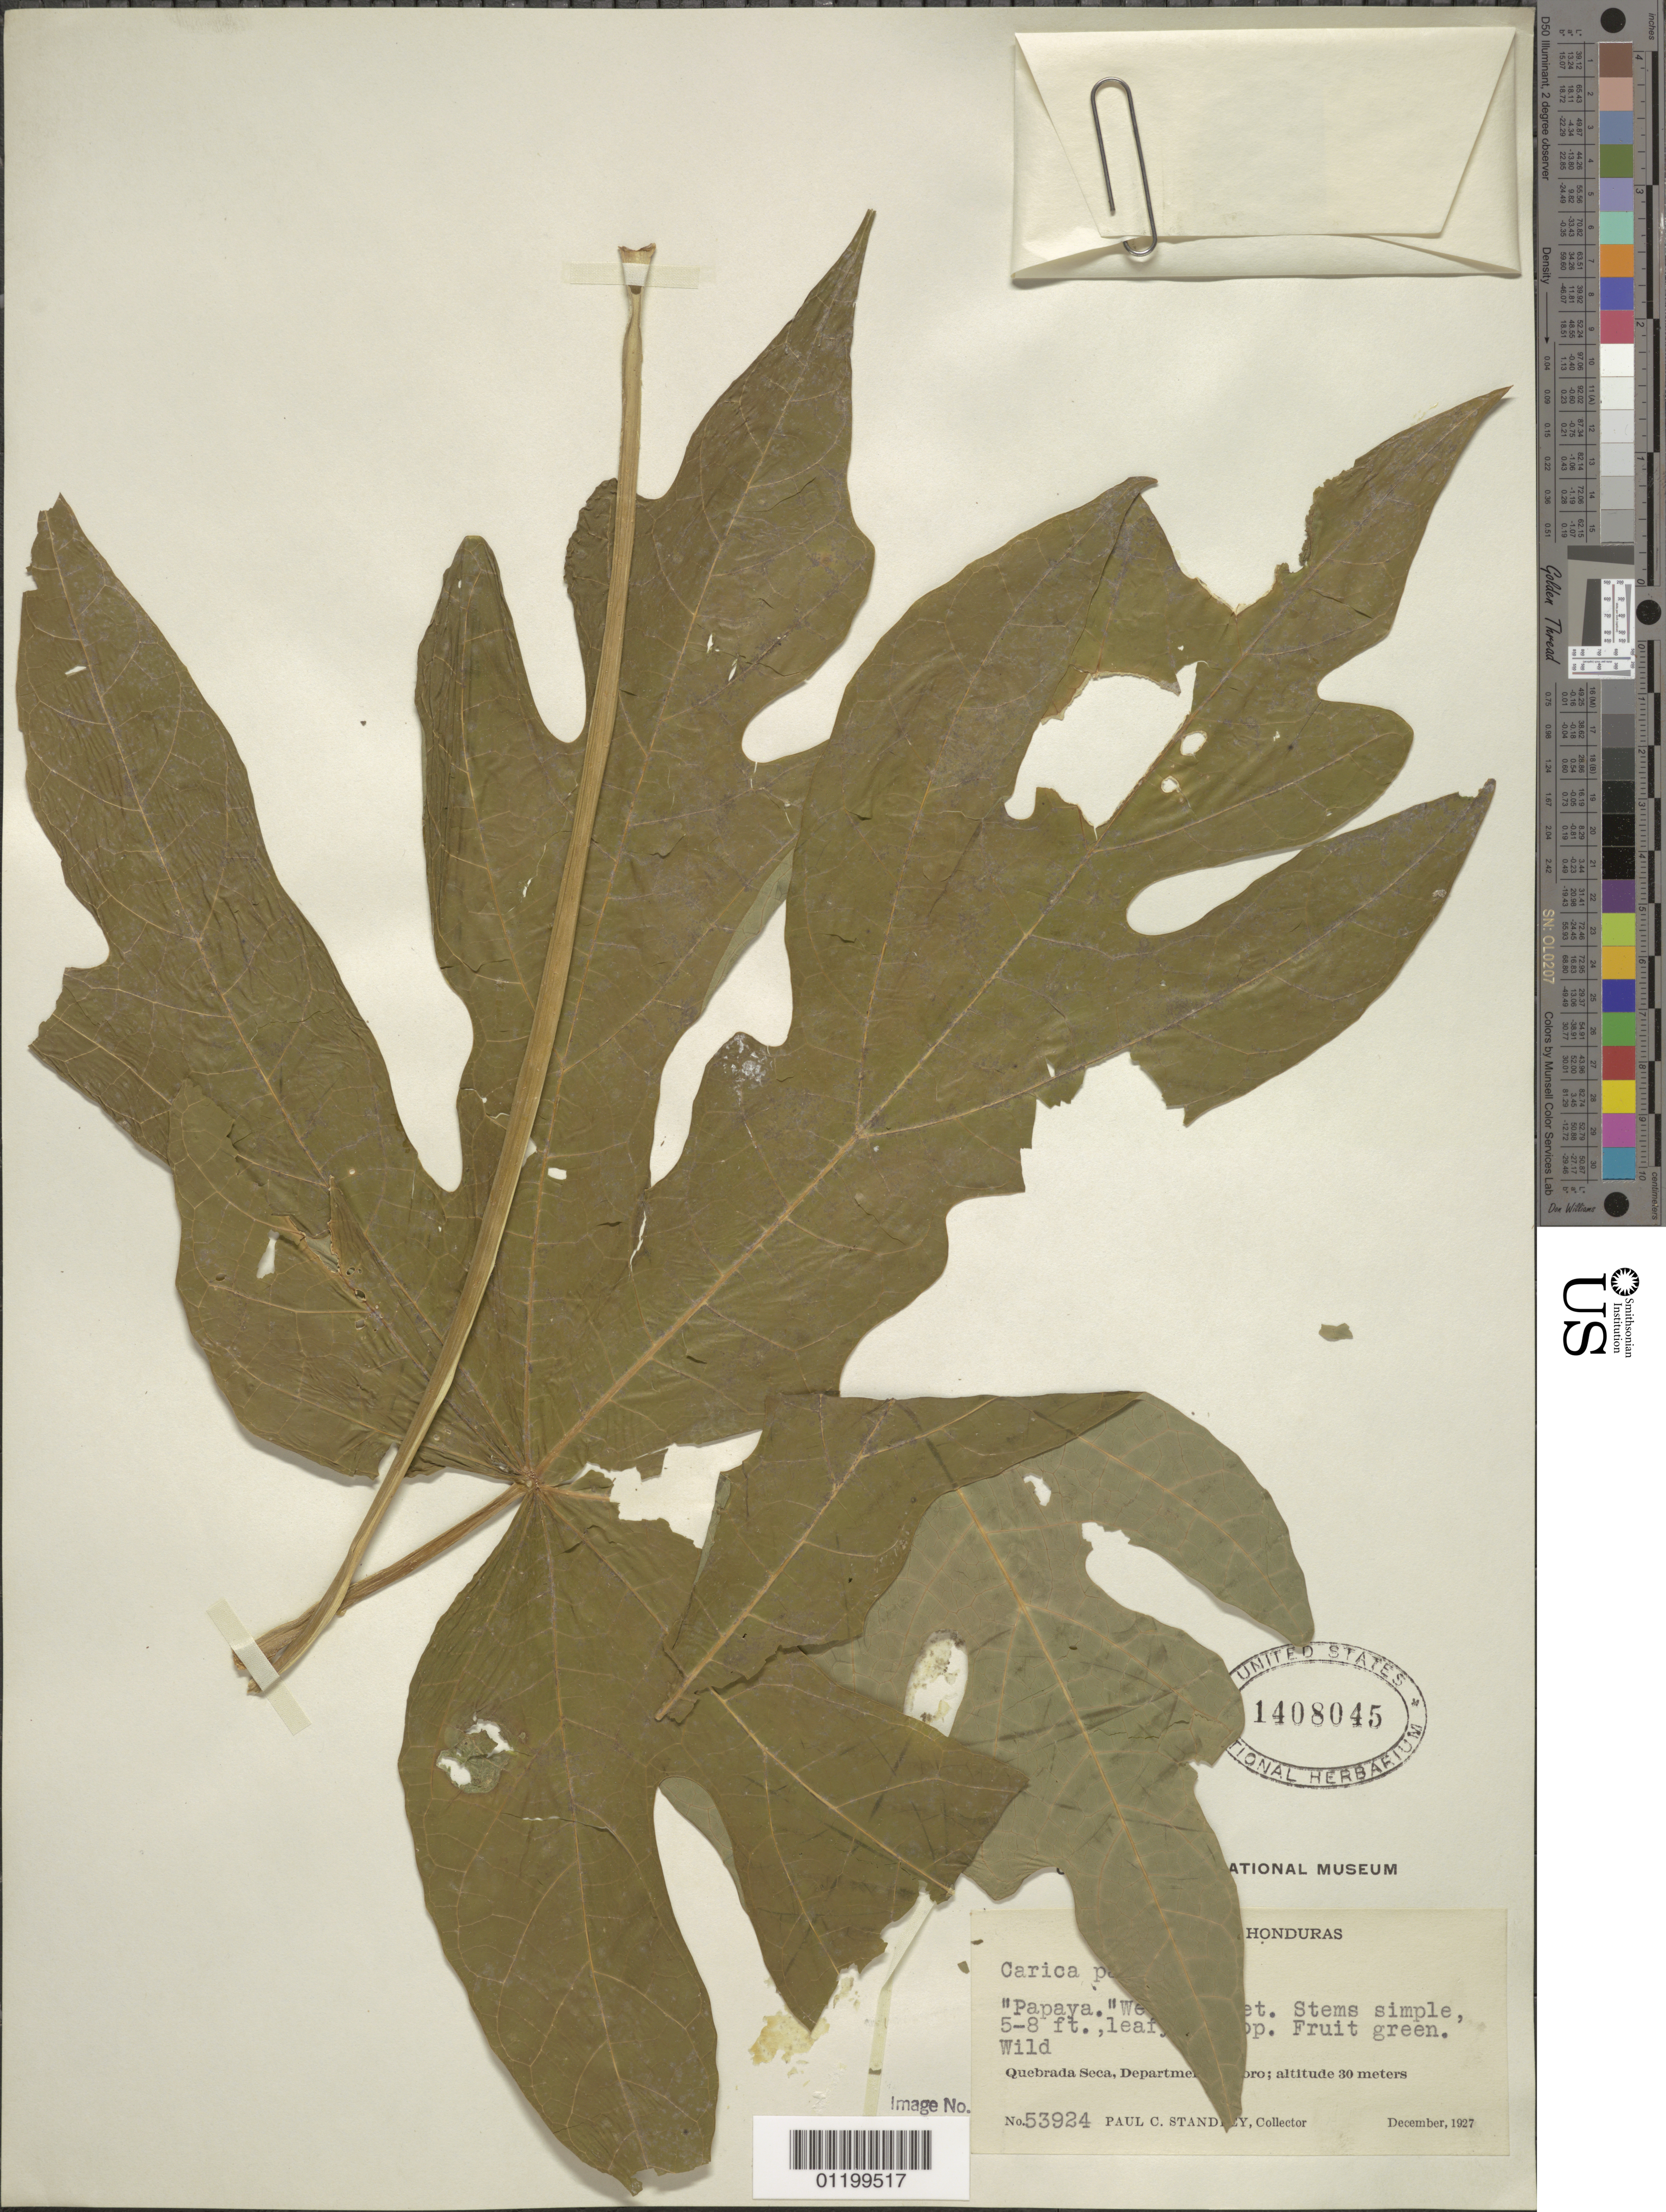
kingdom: Plantae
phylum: Tracheophyta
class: Magnoliopsida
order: Brassicales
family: Caricaceae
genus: Carica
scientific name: Carica papaya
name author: L.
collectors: P. C. Standley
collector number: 53924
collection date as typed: Dec 1927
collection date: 1927-12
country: Honduras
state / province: Yoro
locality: Quebrada Seca.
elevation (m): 30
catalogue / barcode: US 1408045